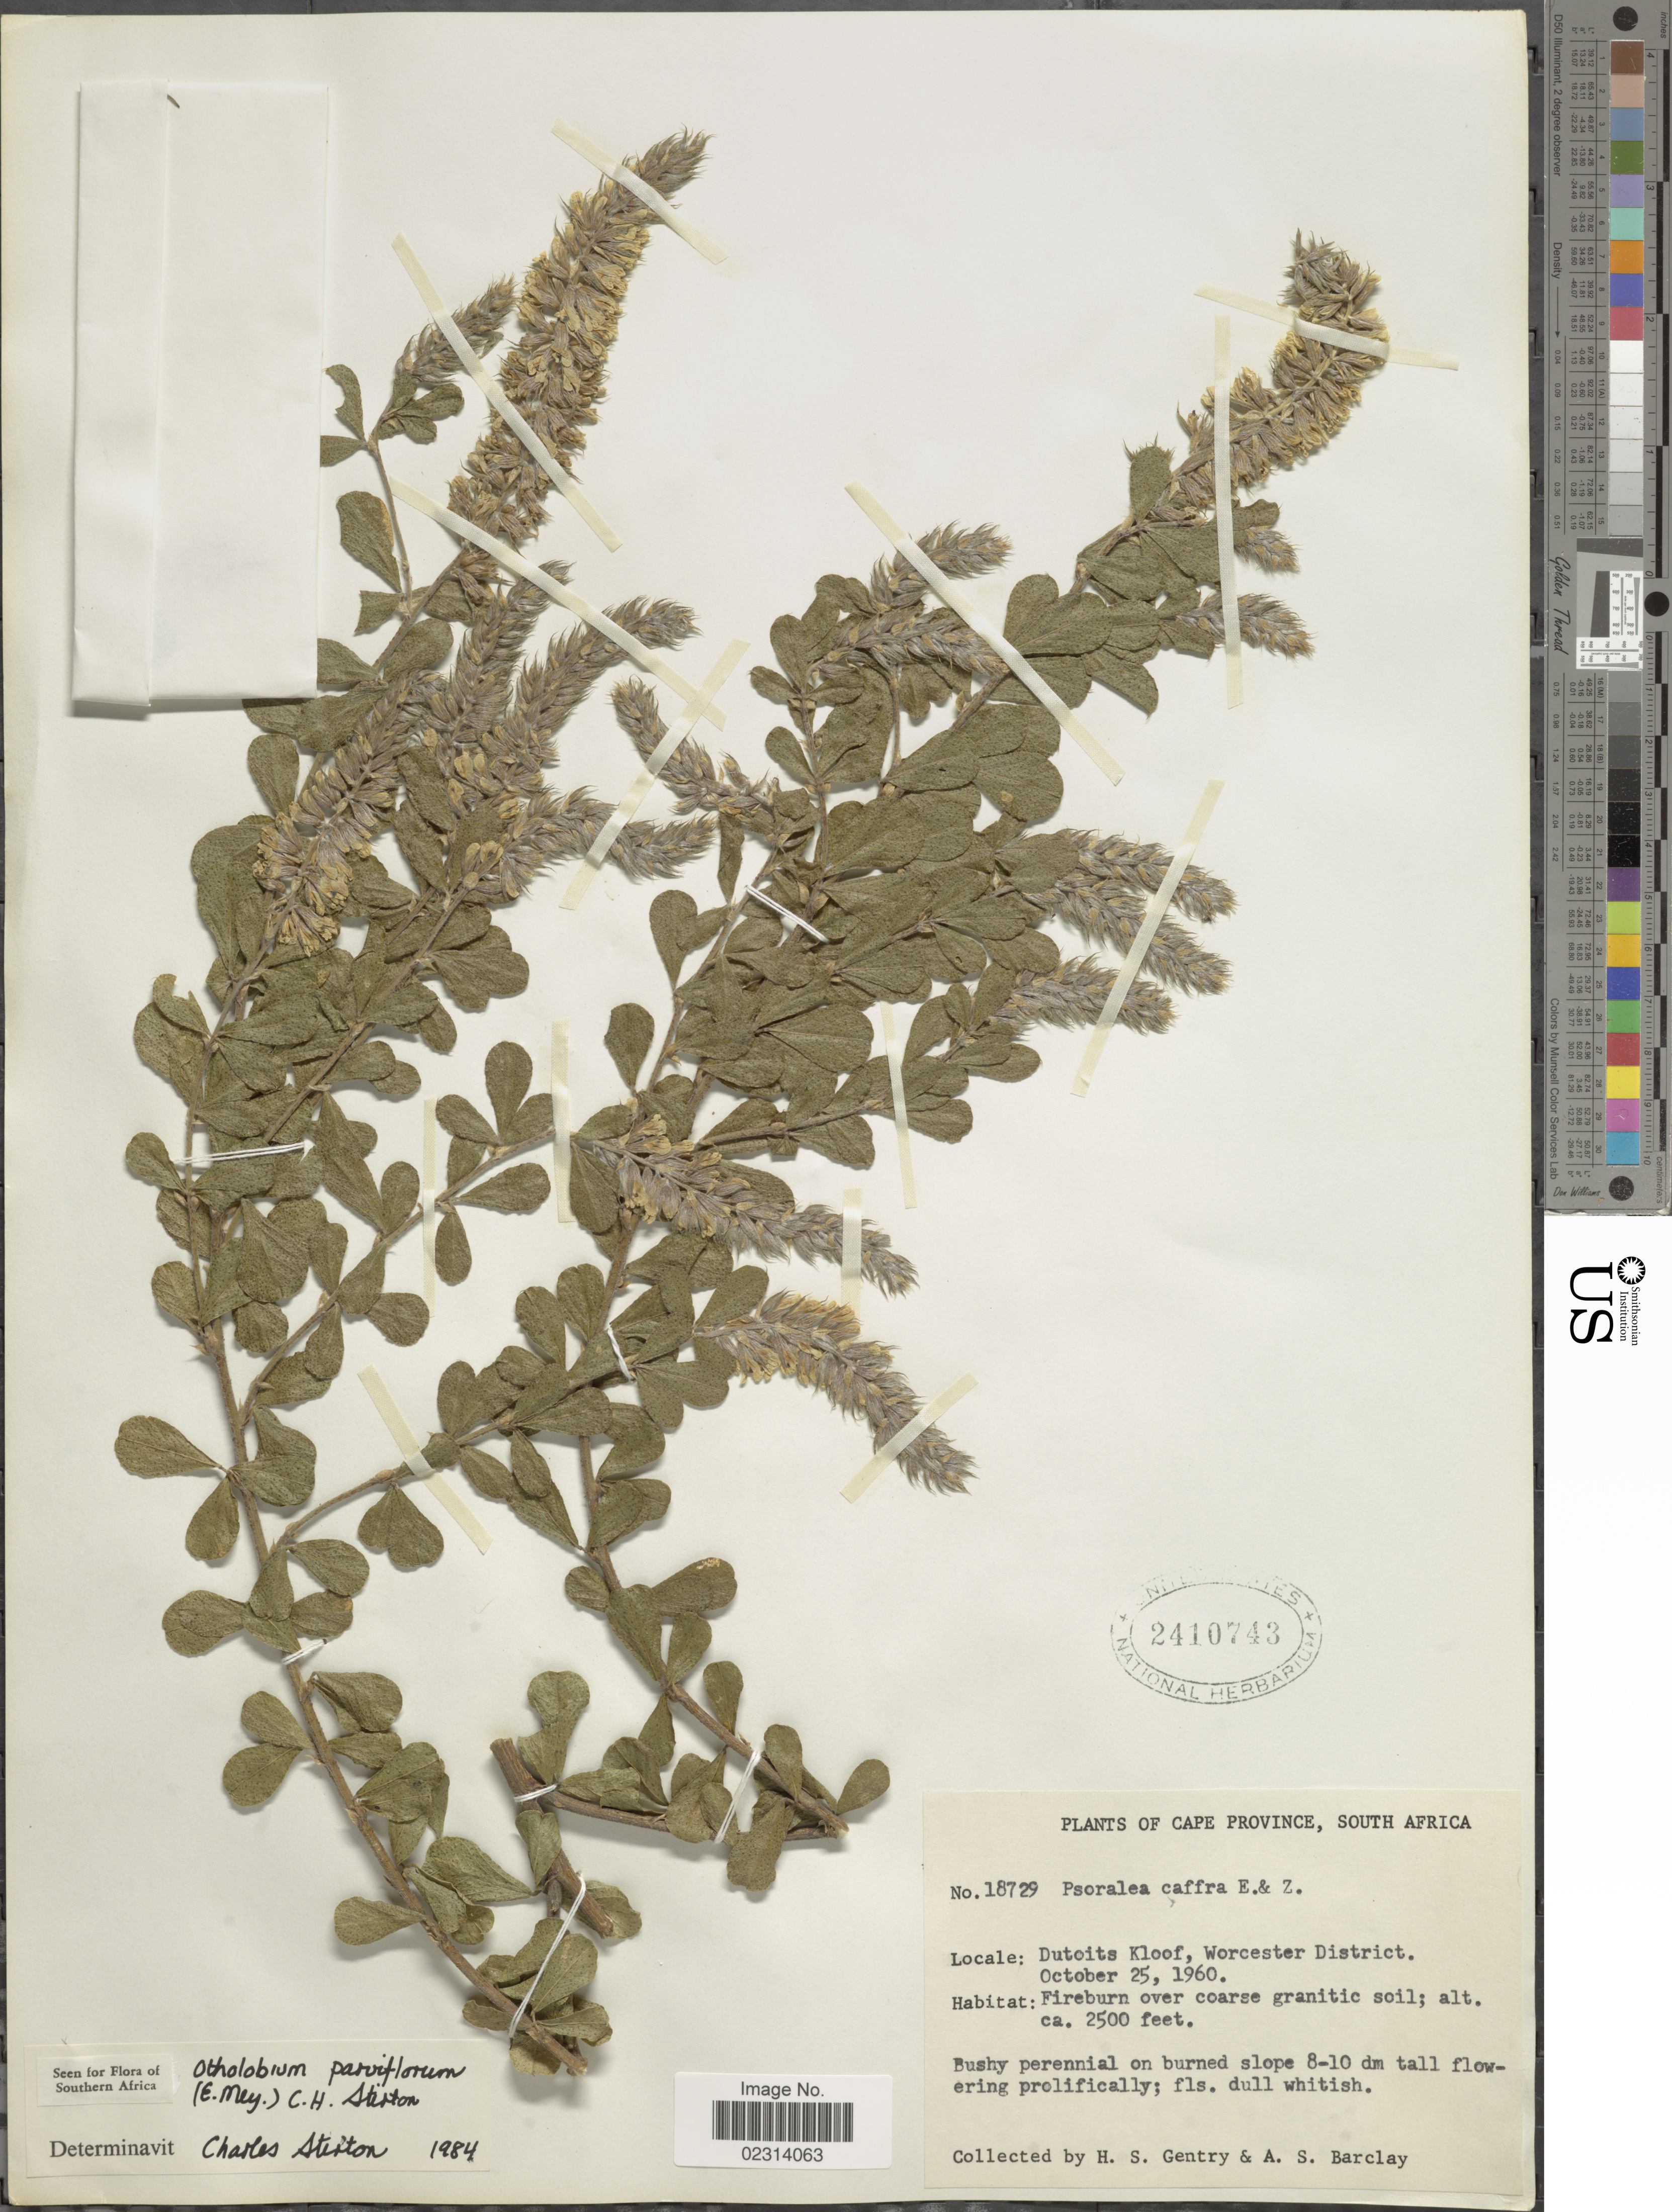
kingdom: Plantae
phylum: Tracheophyta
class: Magnoliopsida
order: Fabales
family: Fabaceae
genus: Otholobium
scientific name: Otholobium parviflorum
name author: (E. Mey.) C.H. Stirt.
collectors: H. S. Gentry & A. S. Barclay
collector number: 18729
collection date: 1960-10-25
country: South Africa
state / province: Western Cape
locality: Cape Province, South Africa, Dutoits, Worcester District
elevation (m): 762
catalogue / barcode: US 2410743